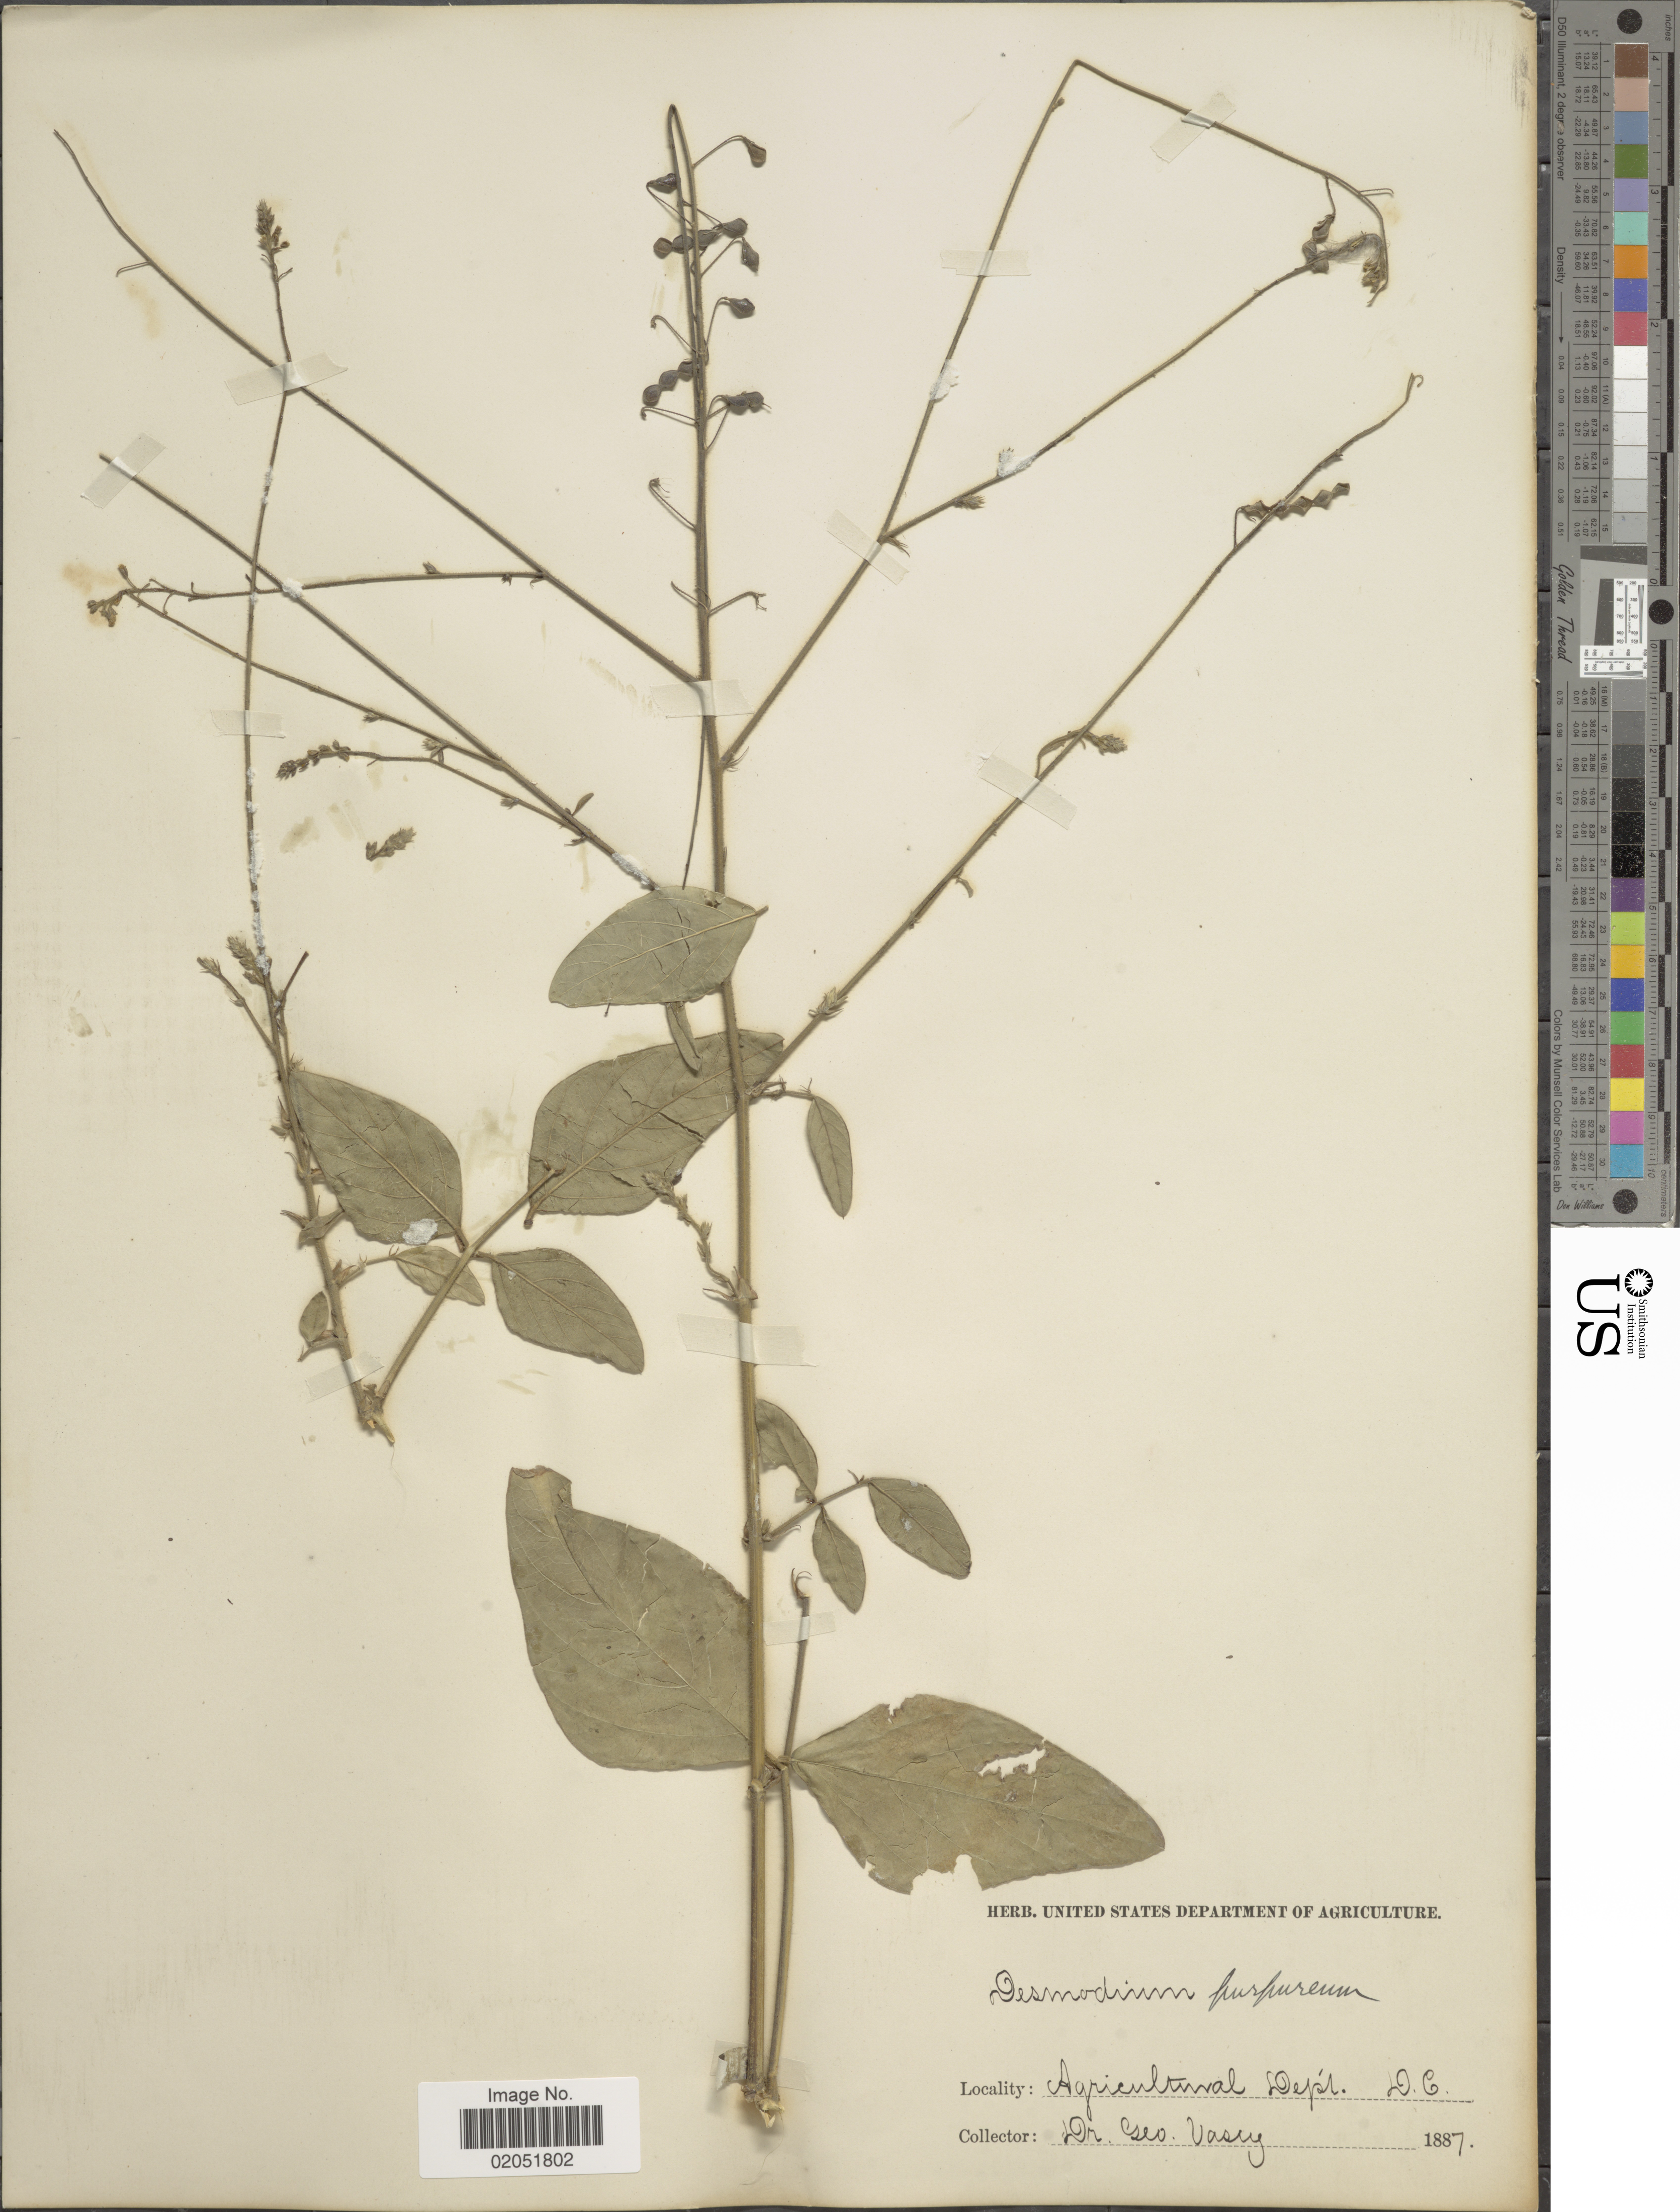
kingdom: Plantae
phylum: Tracheophyta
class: Magnoliopsida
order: Fabales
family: Fabaceae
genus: Desmodium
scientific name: Desmodium tortuosum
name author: (Sw.) DC.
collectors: G. R. Vasey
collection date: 1887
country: United States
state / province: District of Columbia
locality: Agricultural Dept. D.C.